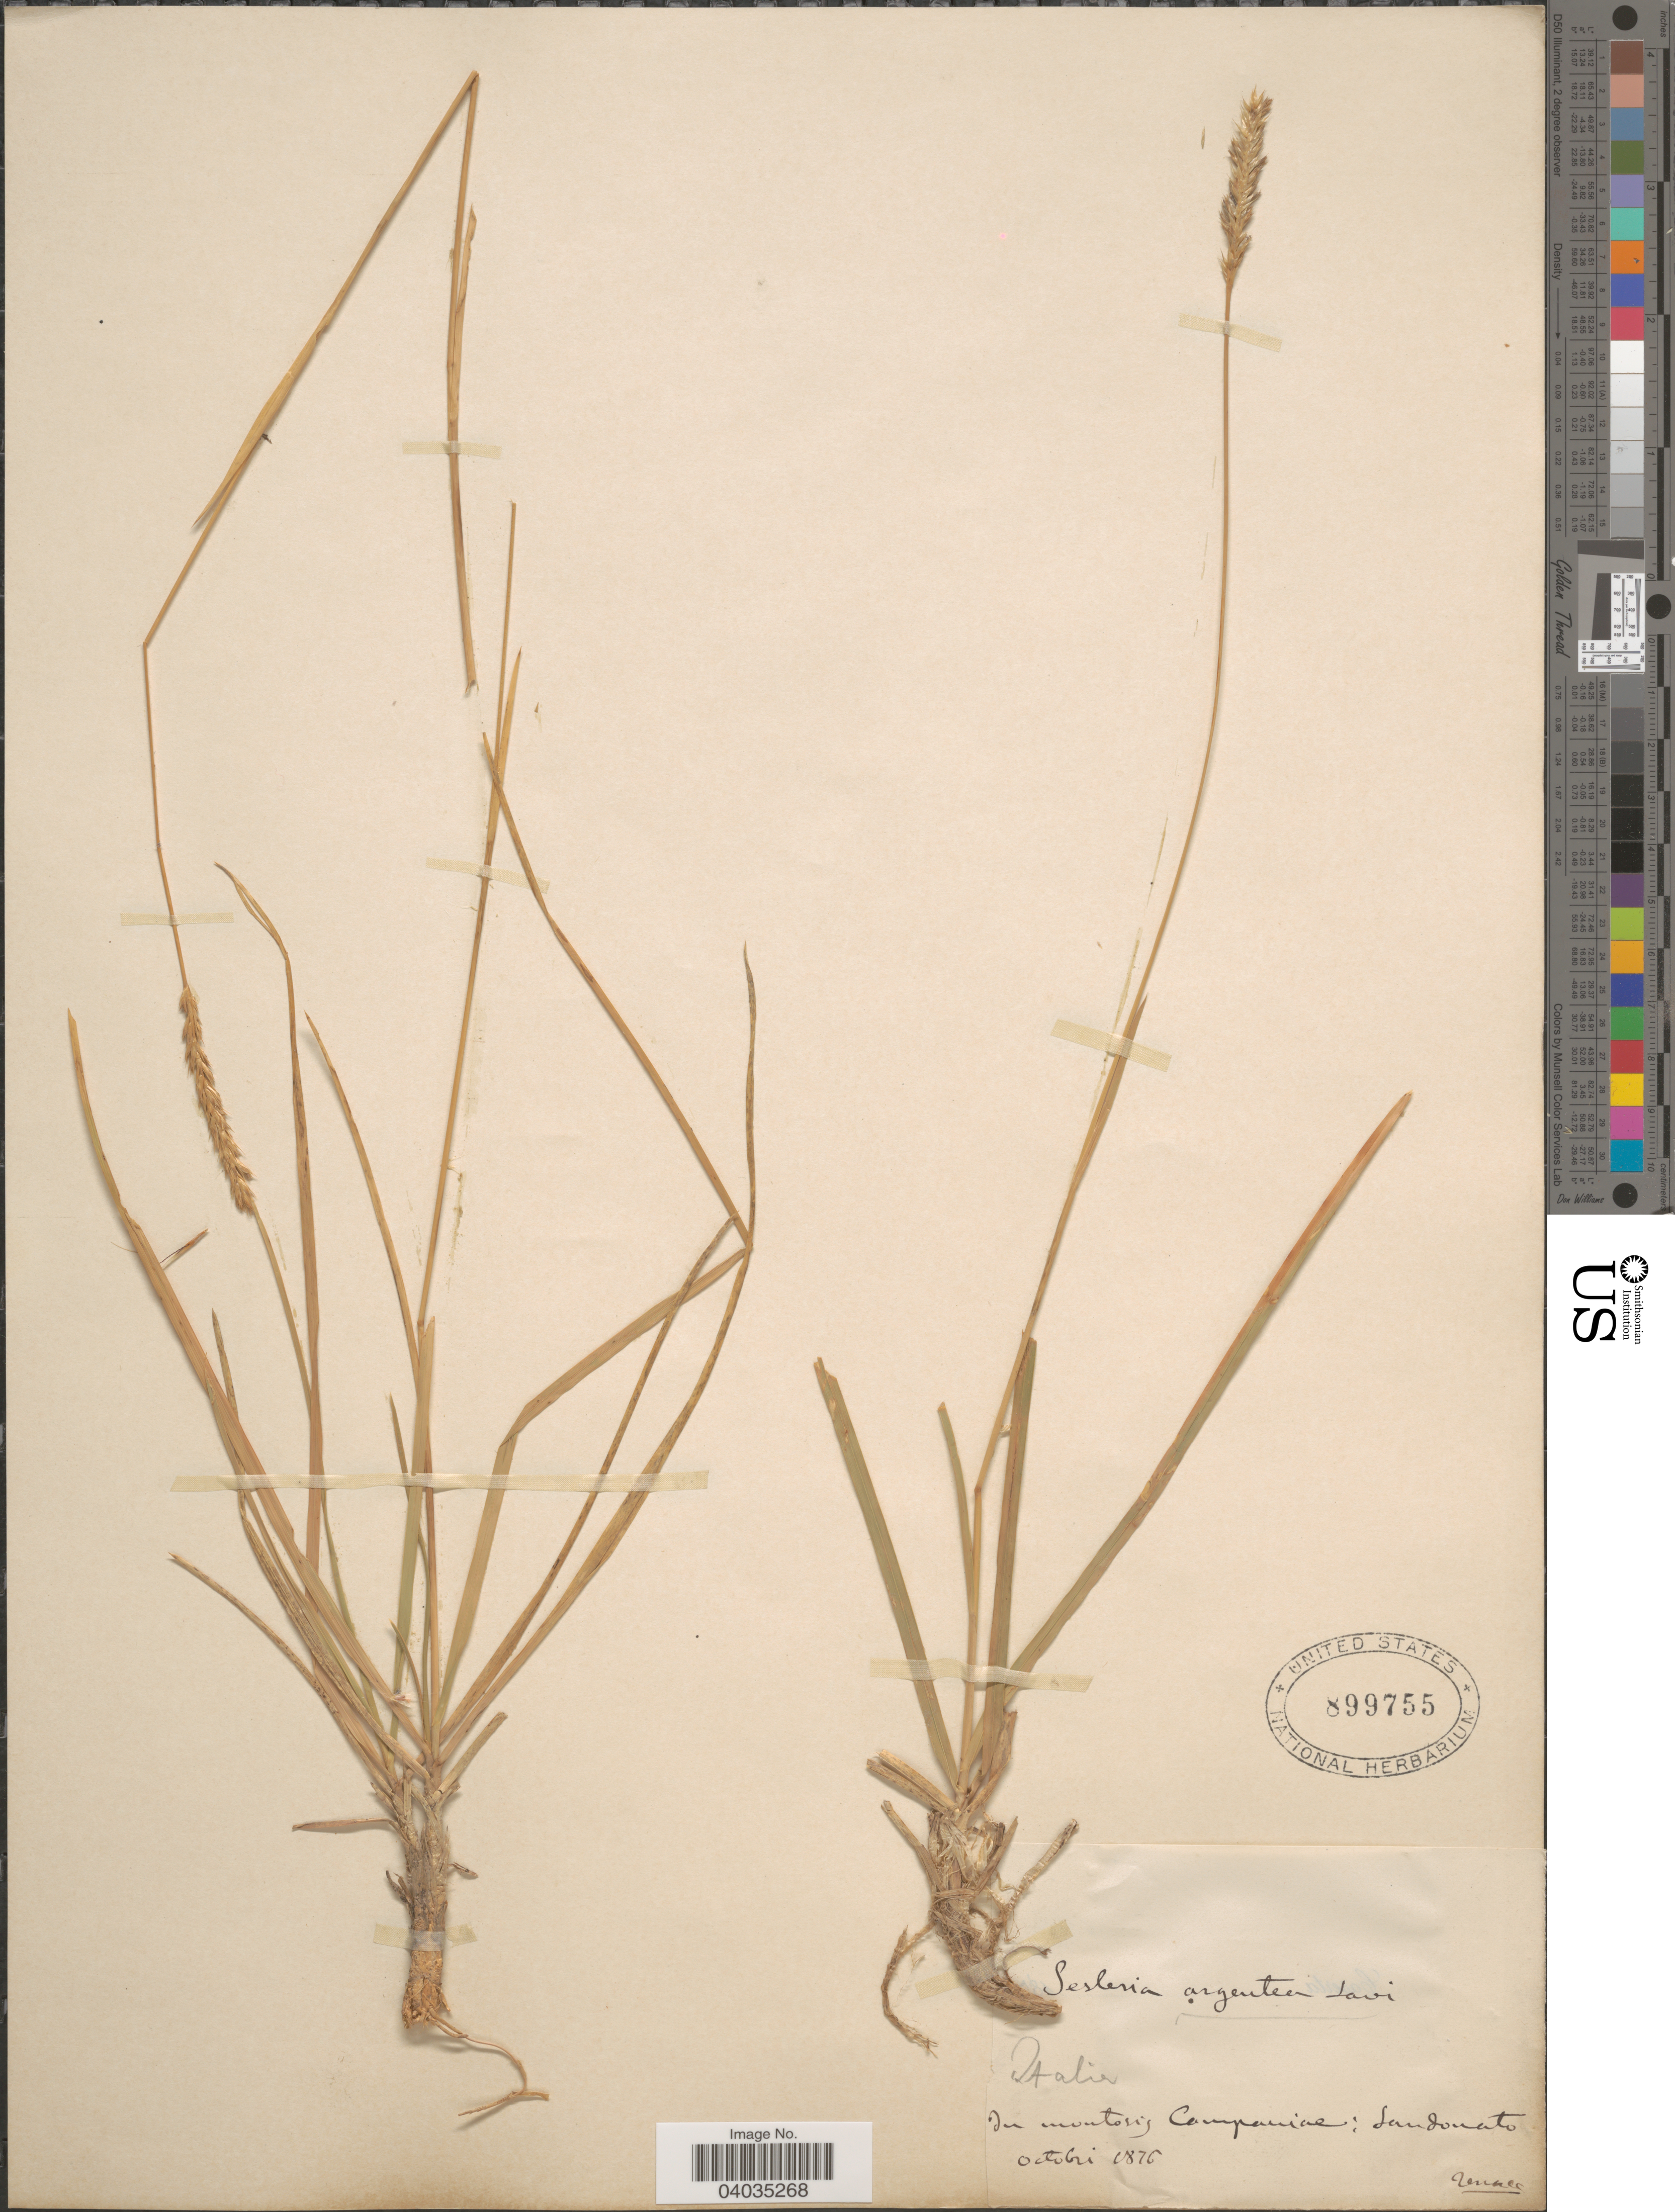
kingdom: Plantae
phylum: Tracheophyta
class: Liliopsida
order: Poales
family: Poaceae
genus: Sesleria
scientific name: Sesleria argentea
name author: (Savi) Savi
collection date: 1876-10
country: Italy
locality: Italia. In montosis Companiae: Sandonato.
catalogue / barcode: US 899755